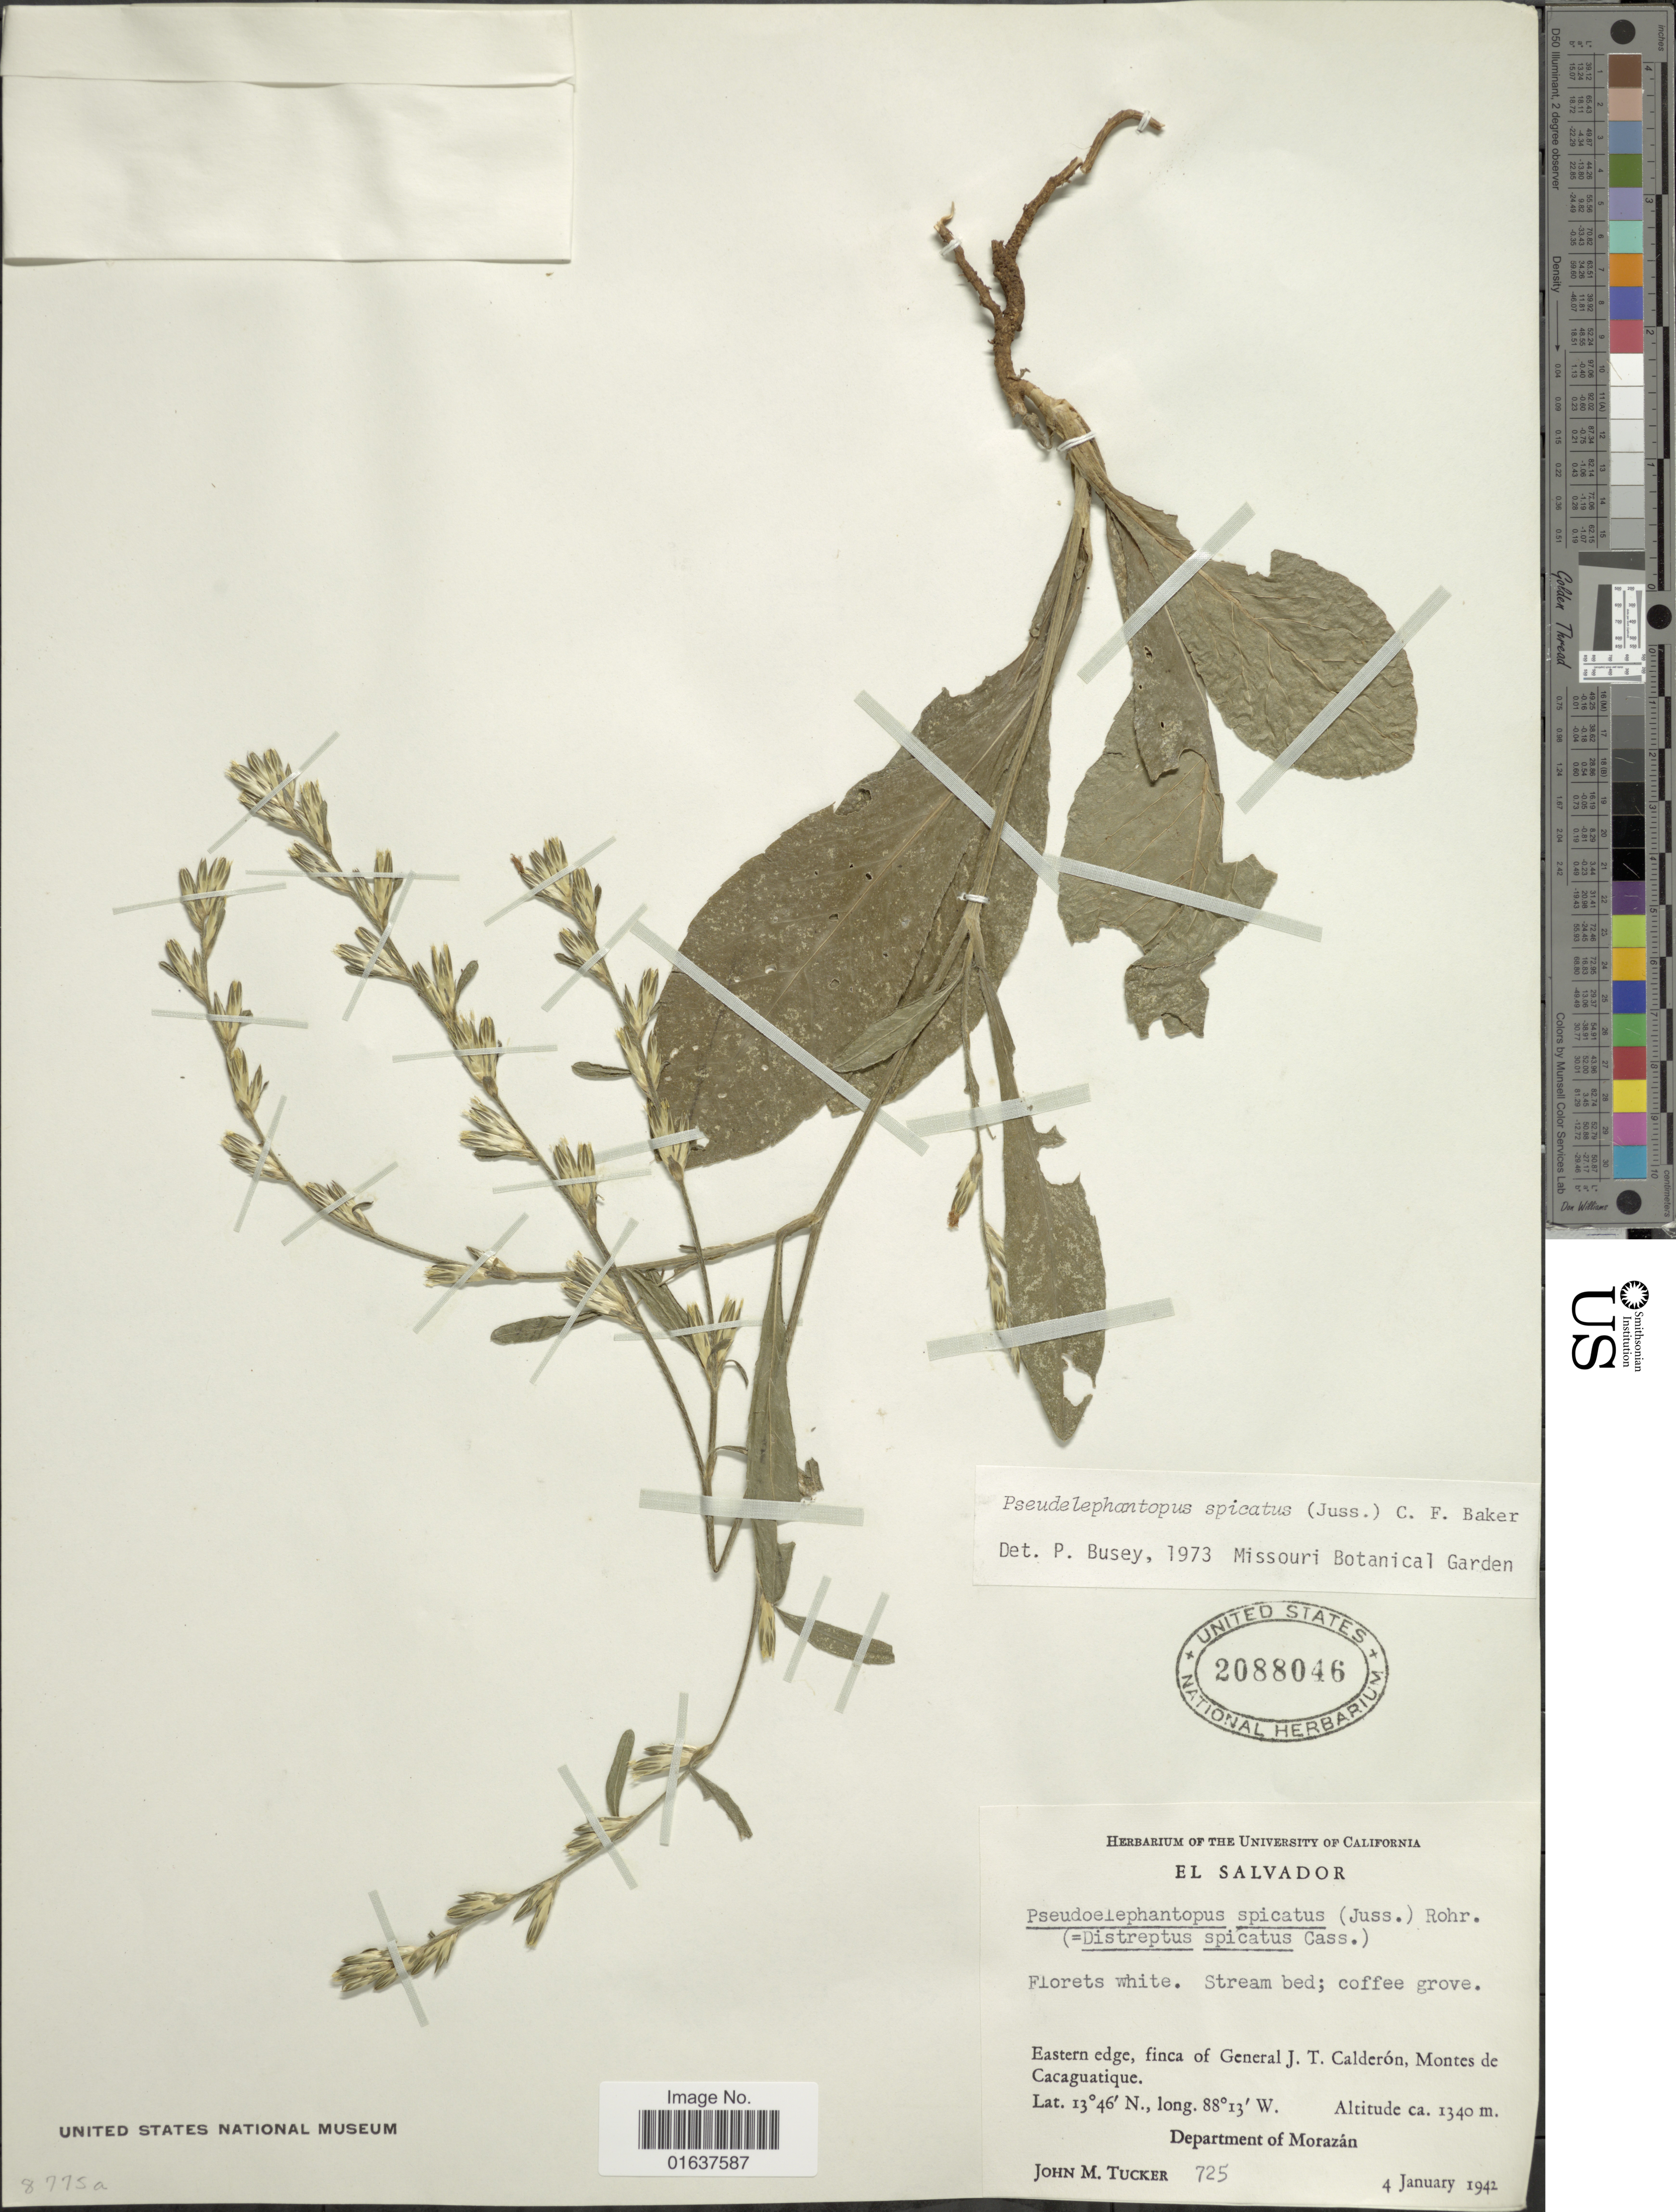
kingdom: Plantae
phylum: Tracheophyta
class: Magnoliopsida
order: Asterales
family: Asteraceae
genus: Pseudelephantopus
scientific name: Pseudelephantopus spicatus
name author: (Juss. ex Aubl.) C.F. Baker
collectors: J. M. Tucker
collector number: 725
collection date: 1942-01-04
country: Honduras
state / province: Fco. Morazán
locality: Eastern edge, finca of General J.T calderon, Monte de Cacaguatique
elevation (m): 1340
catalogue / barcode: US 2088046